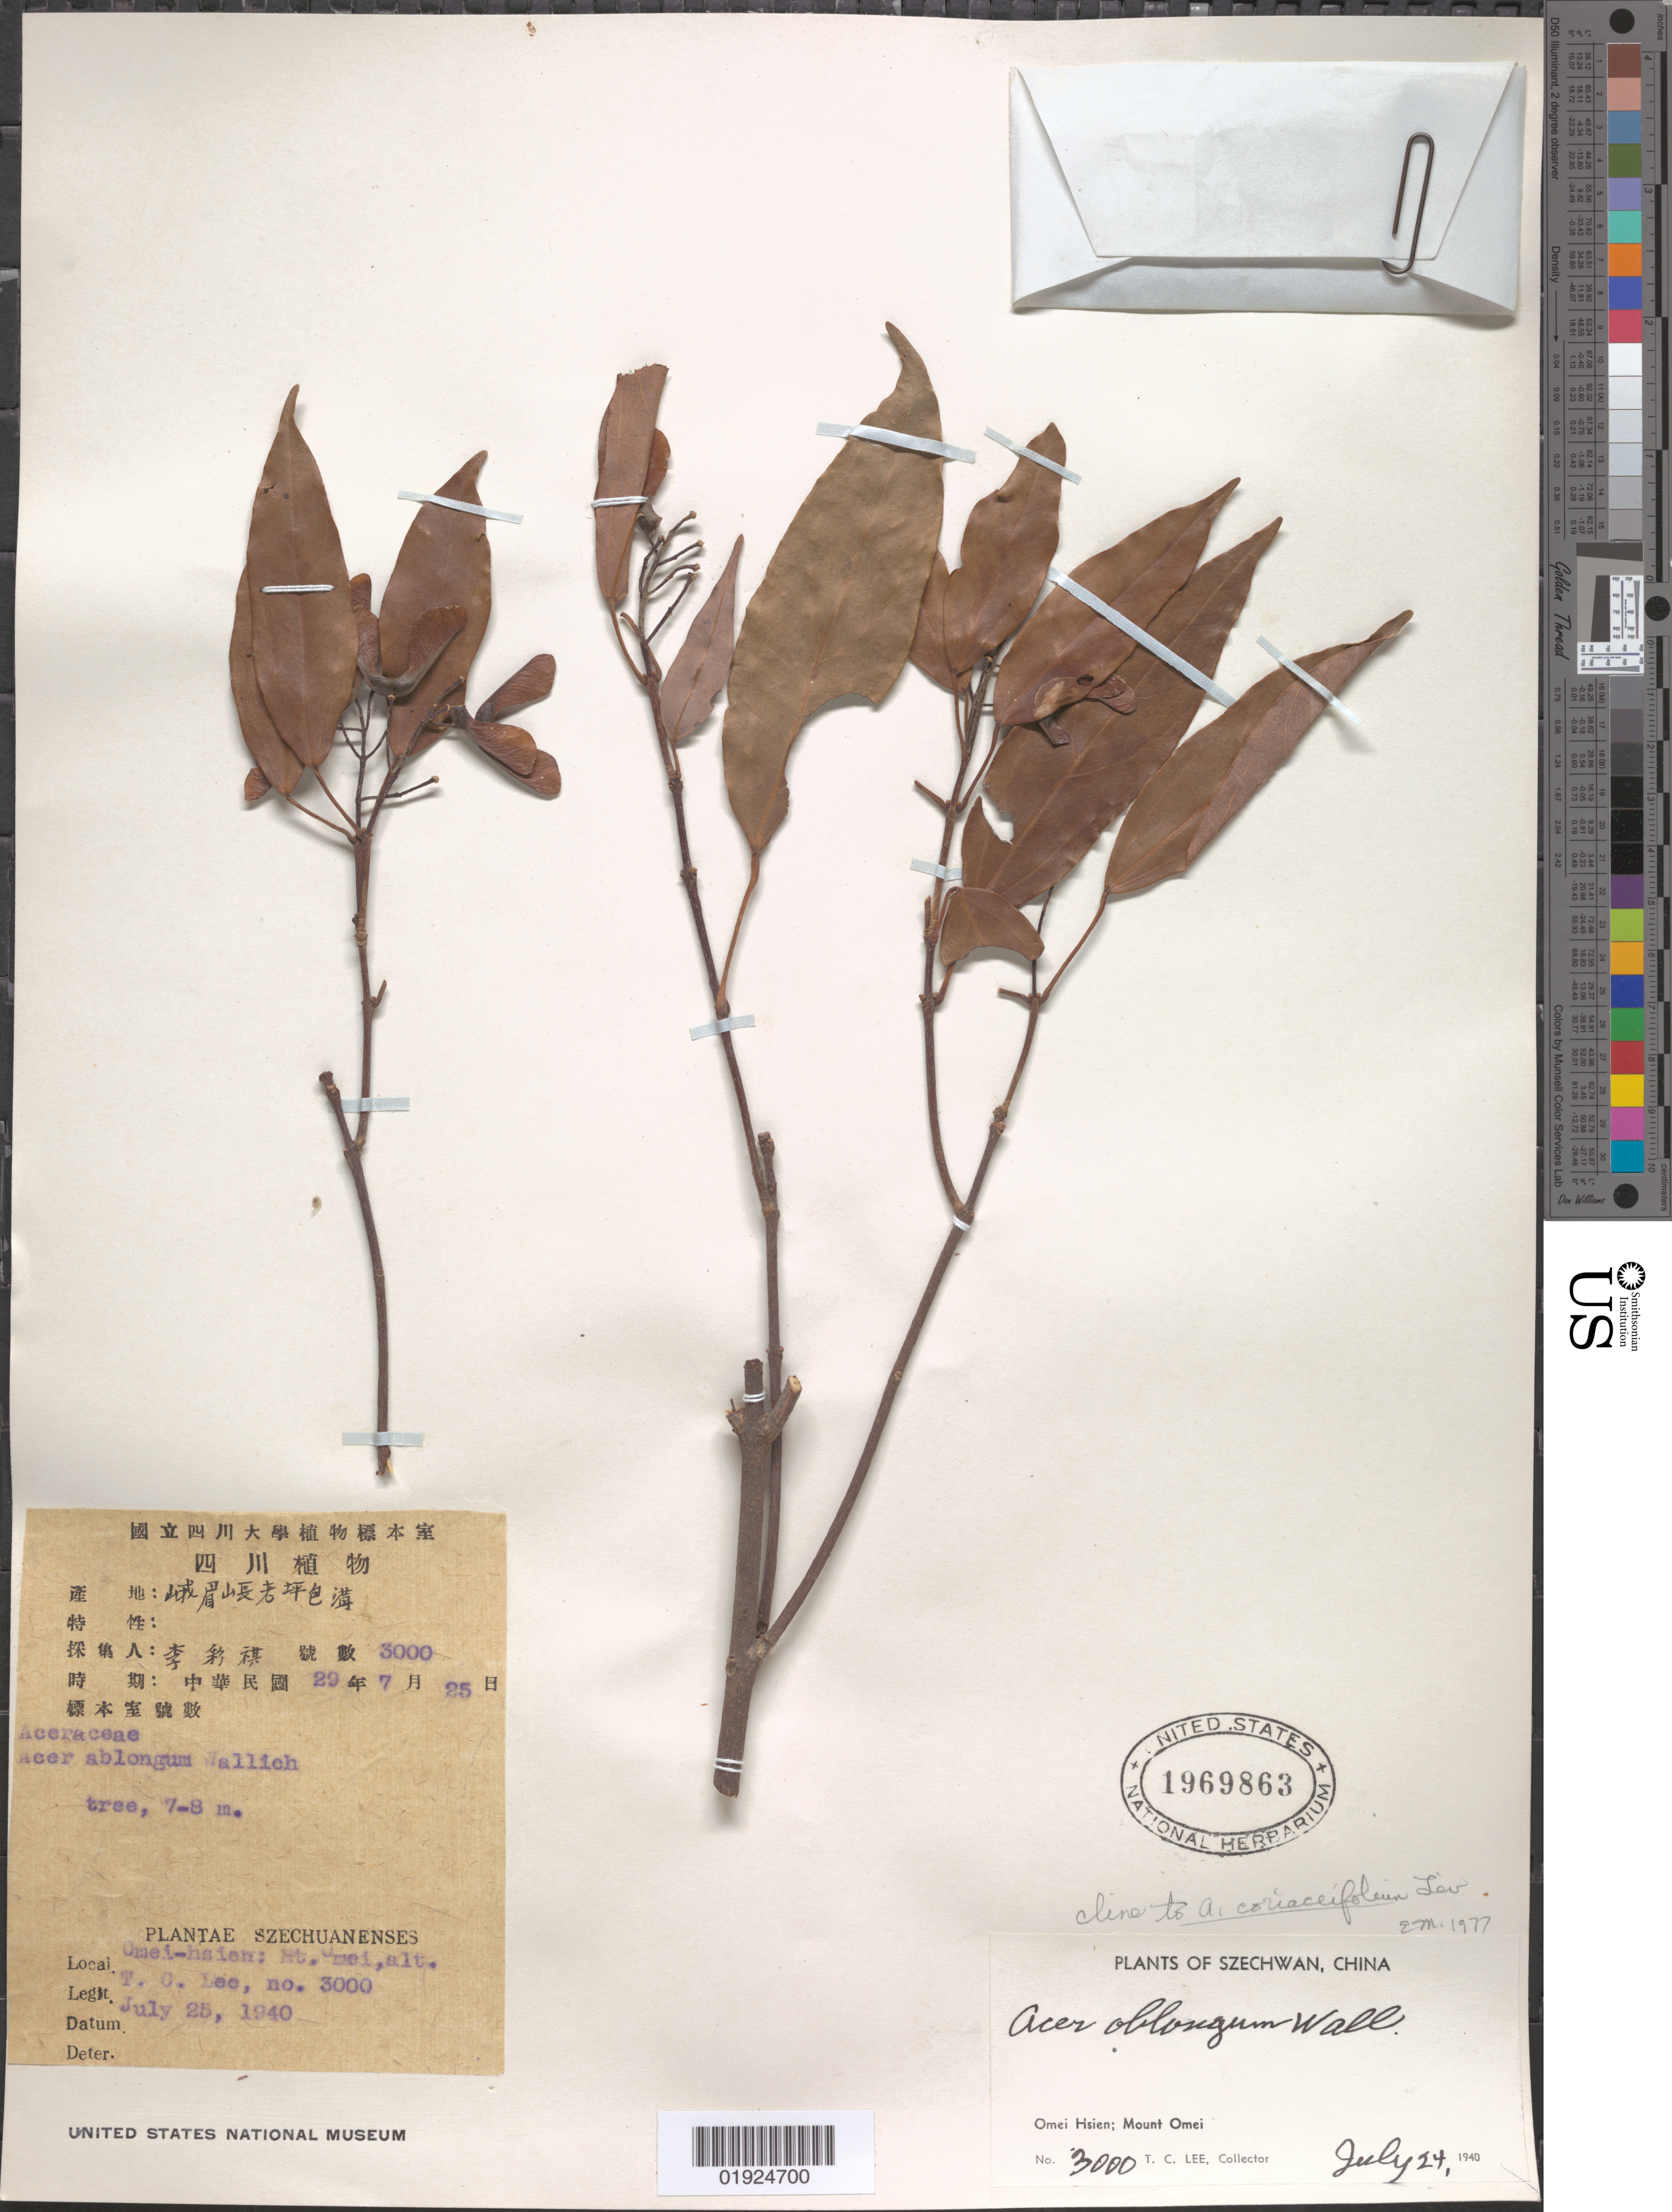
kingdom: Plantae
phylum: Tracheophyta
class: Magnoliopsida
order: Sapindales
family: Sapindaceae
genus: Acer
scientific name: Acer oblongum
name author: Wall. ex DC.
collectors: T. Lee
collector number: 3000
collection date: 1940-07-25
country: China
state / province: Sichuan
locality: Szechwan [Sichuan], Omei Hsien: Mount Omei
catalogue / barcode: US 1969863